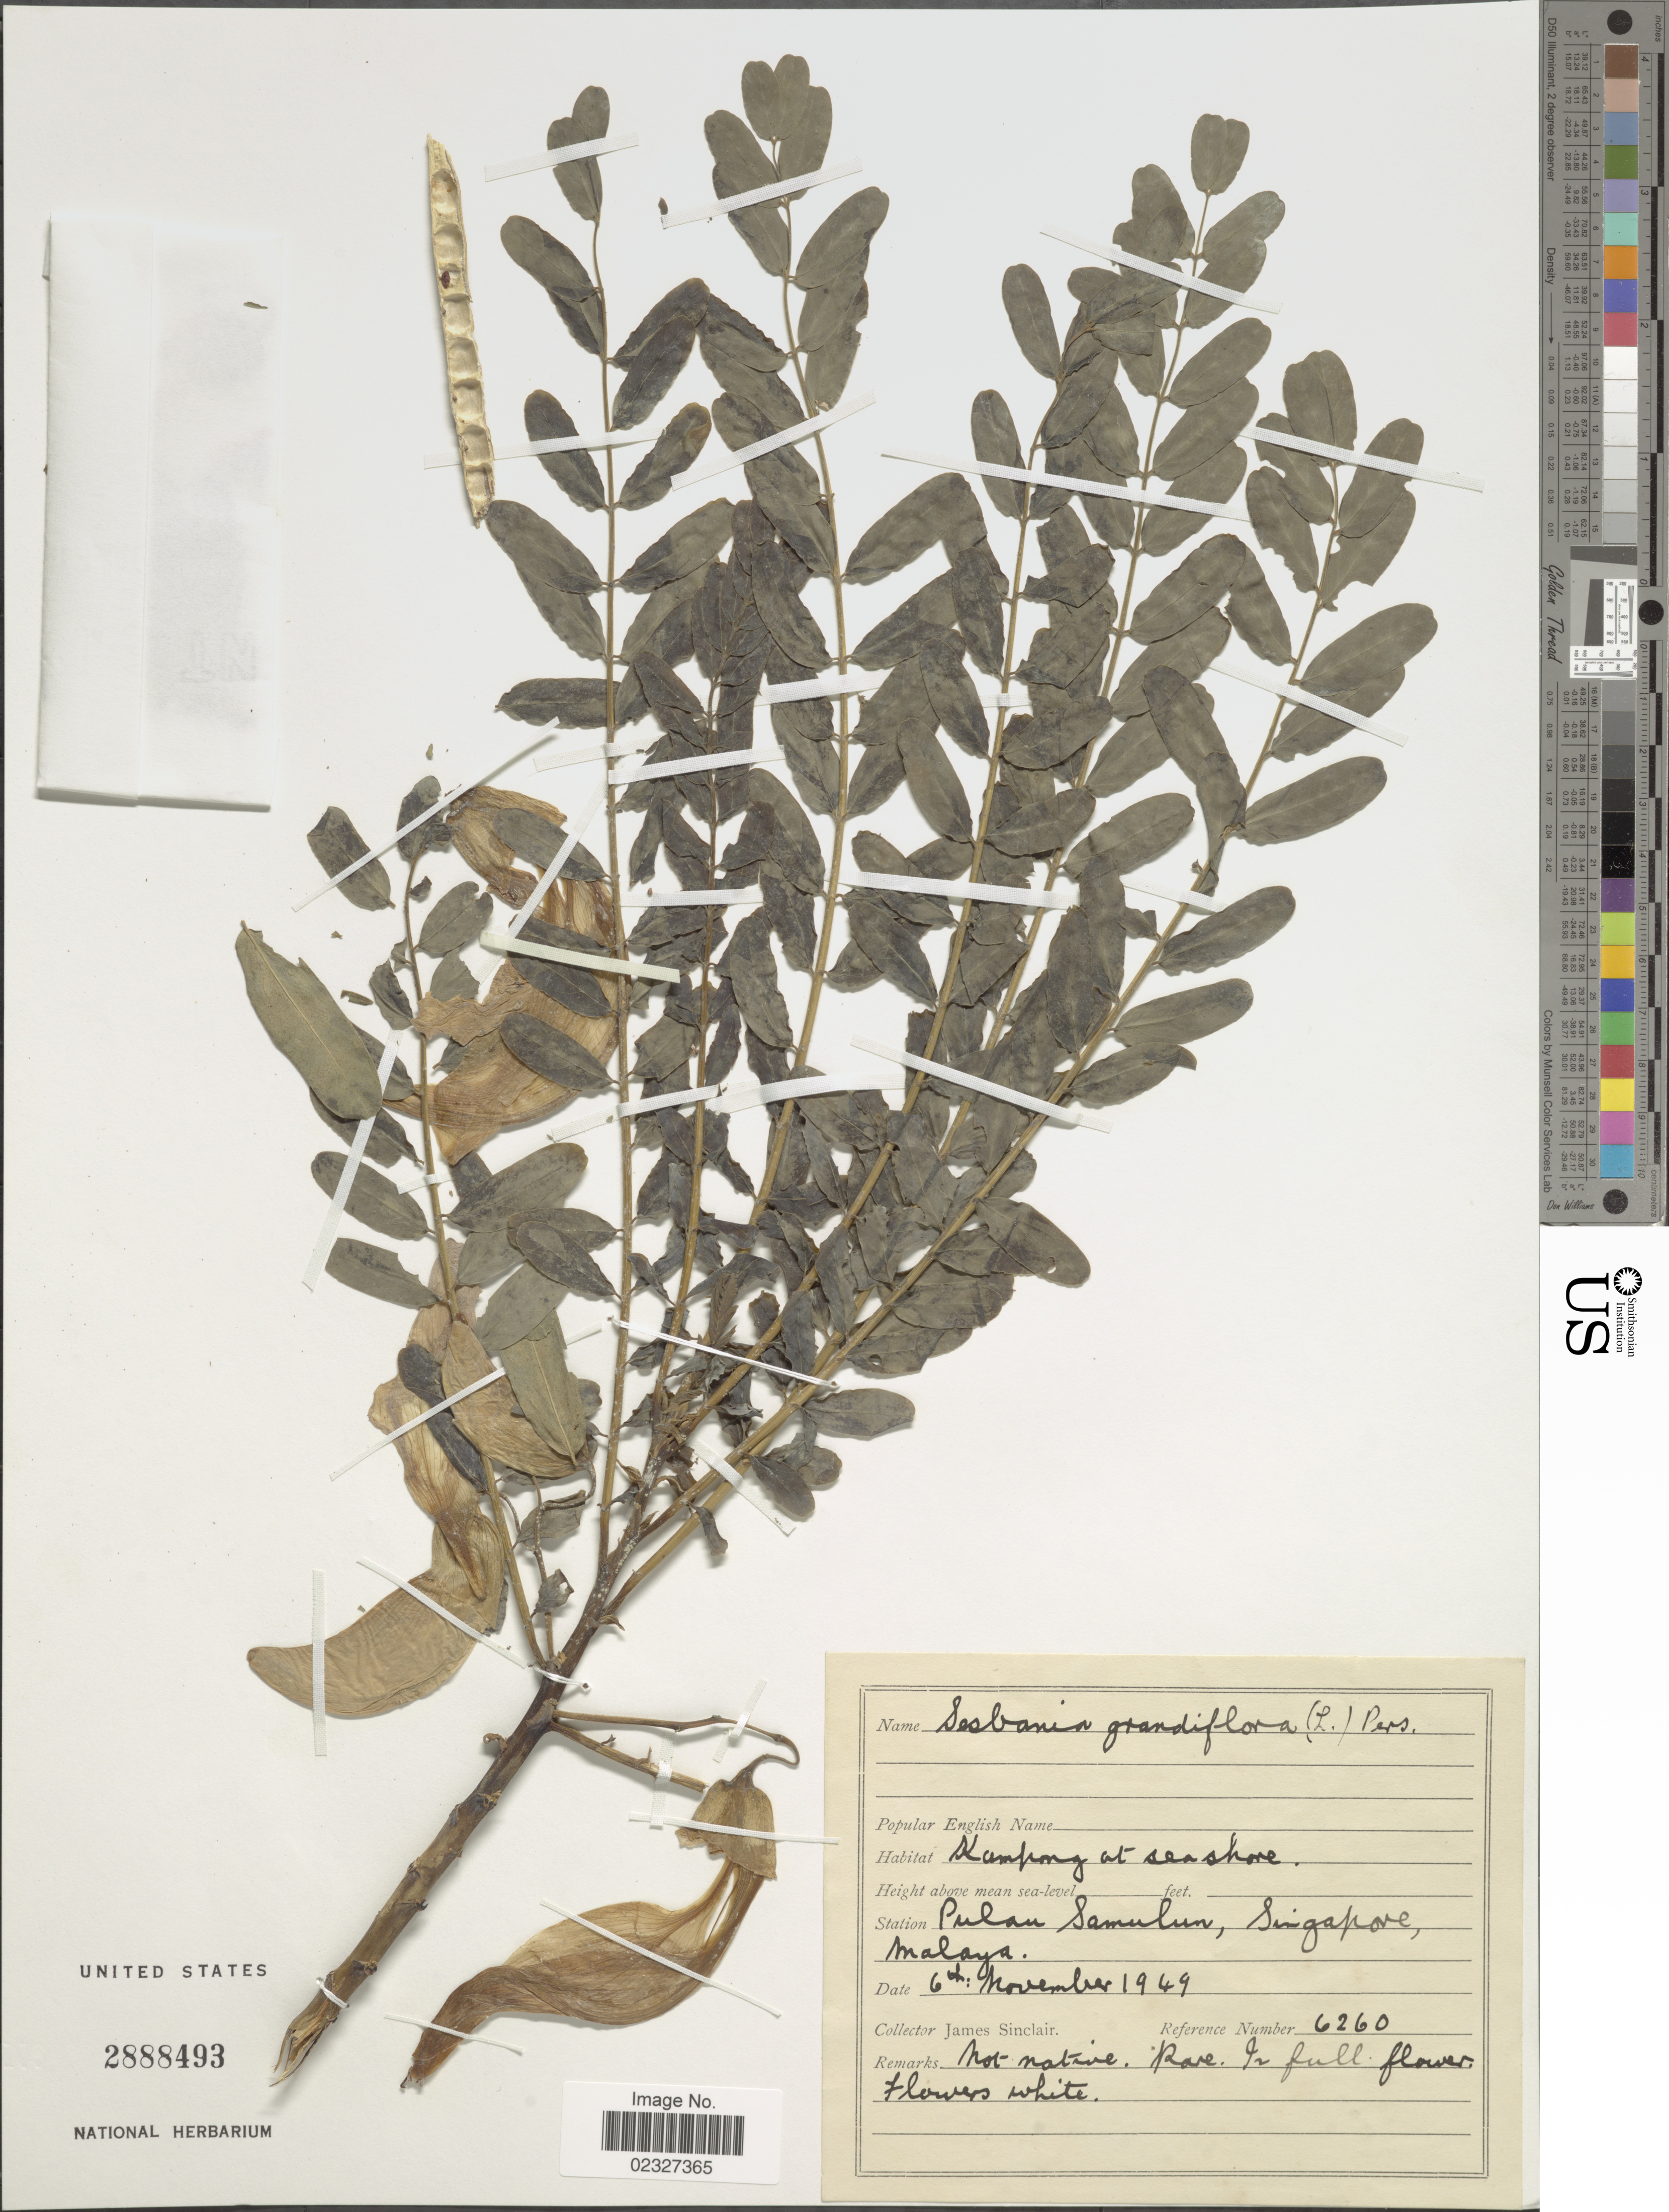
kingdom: Plantae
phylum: Tracheophyta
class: Magnoliopsida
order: Fabales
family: Fabaceae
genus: Sesbania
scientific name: Sesbania grandiflora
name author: (L.) Poir.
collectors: J. Sinclair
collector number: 6260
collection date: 1949-11-06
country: Singapore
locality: Pulan Samulun, Malaya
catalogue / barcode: US 2888493